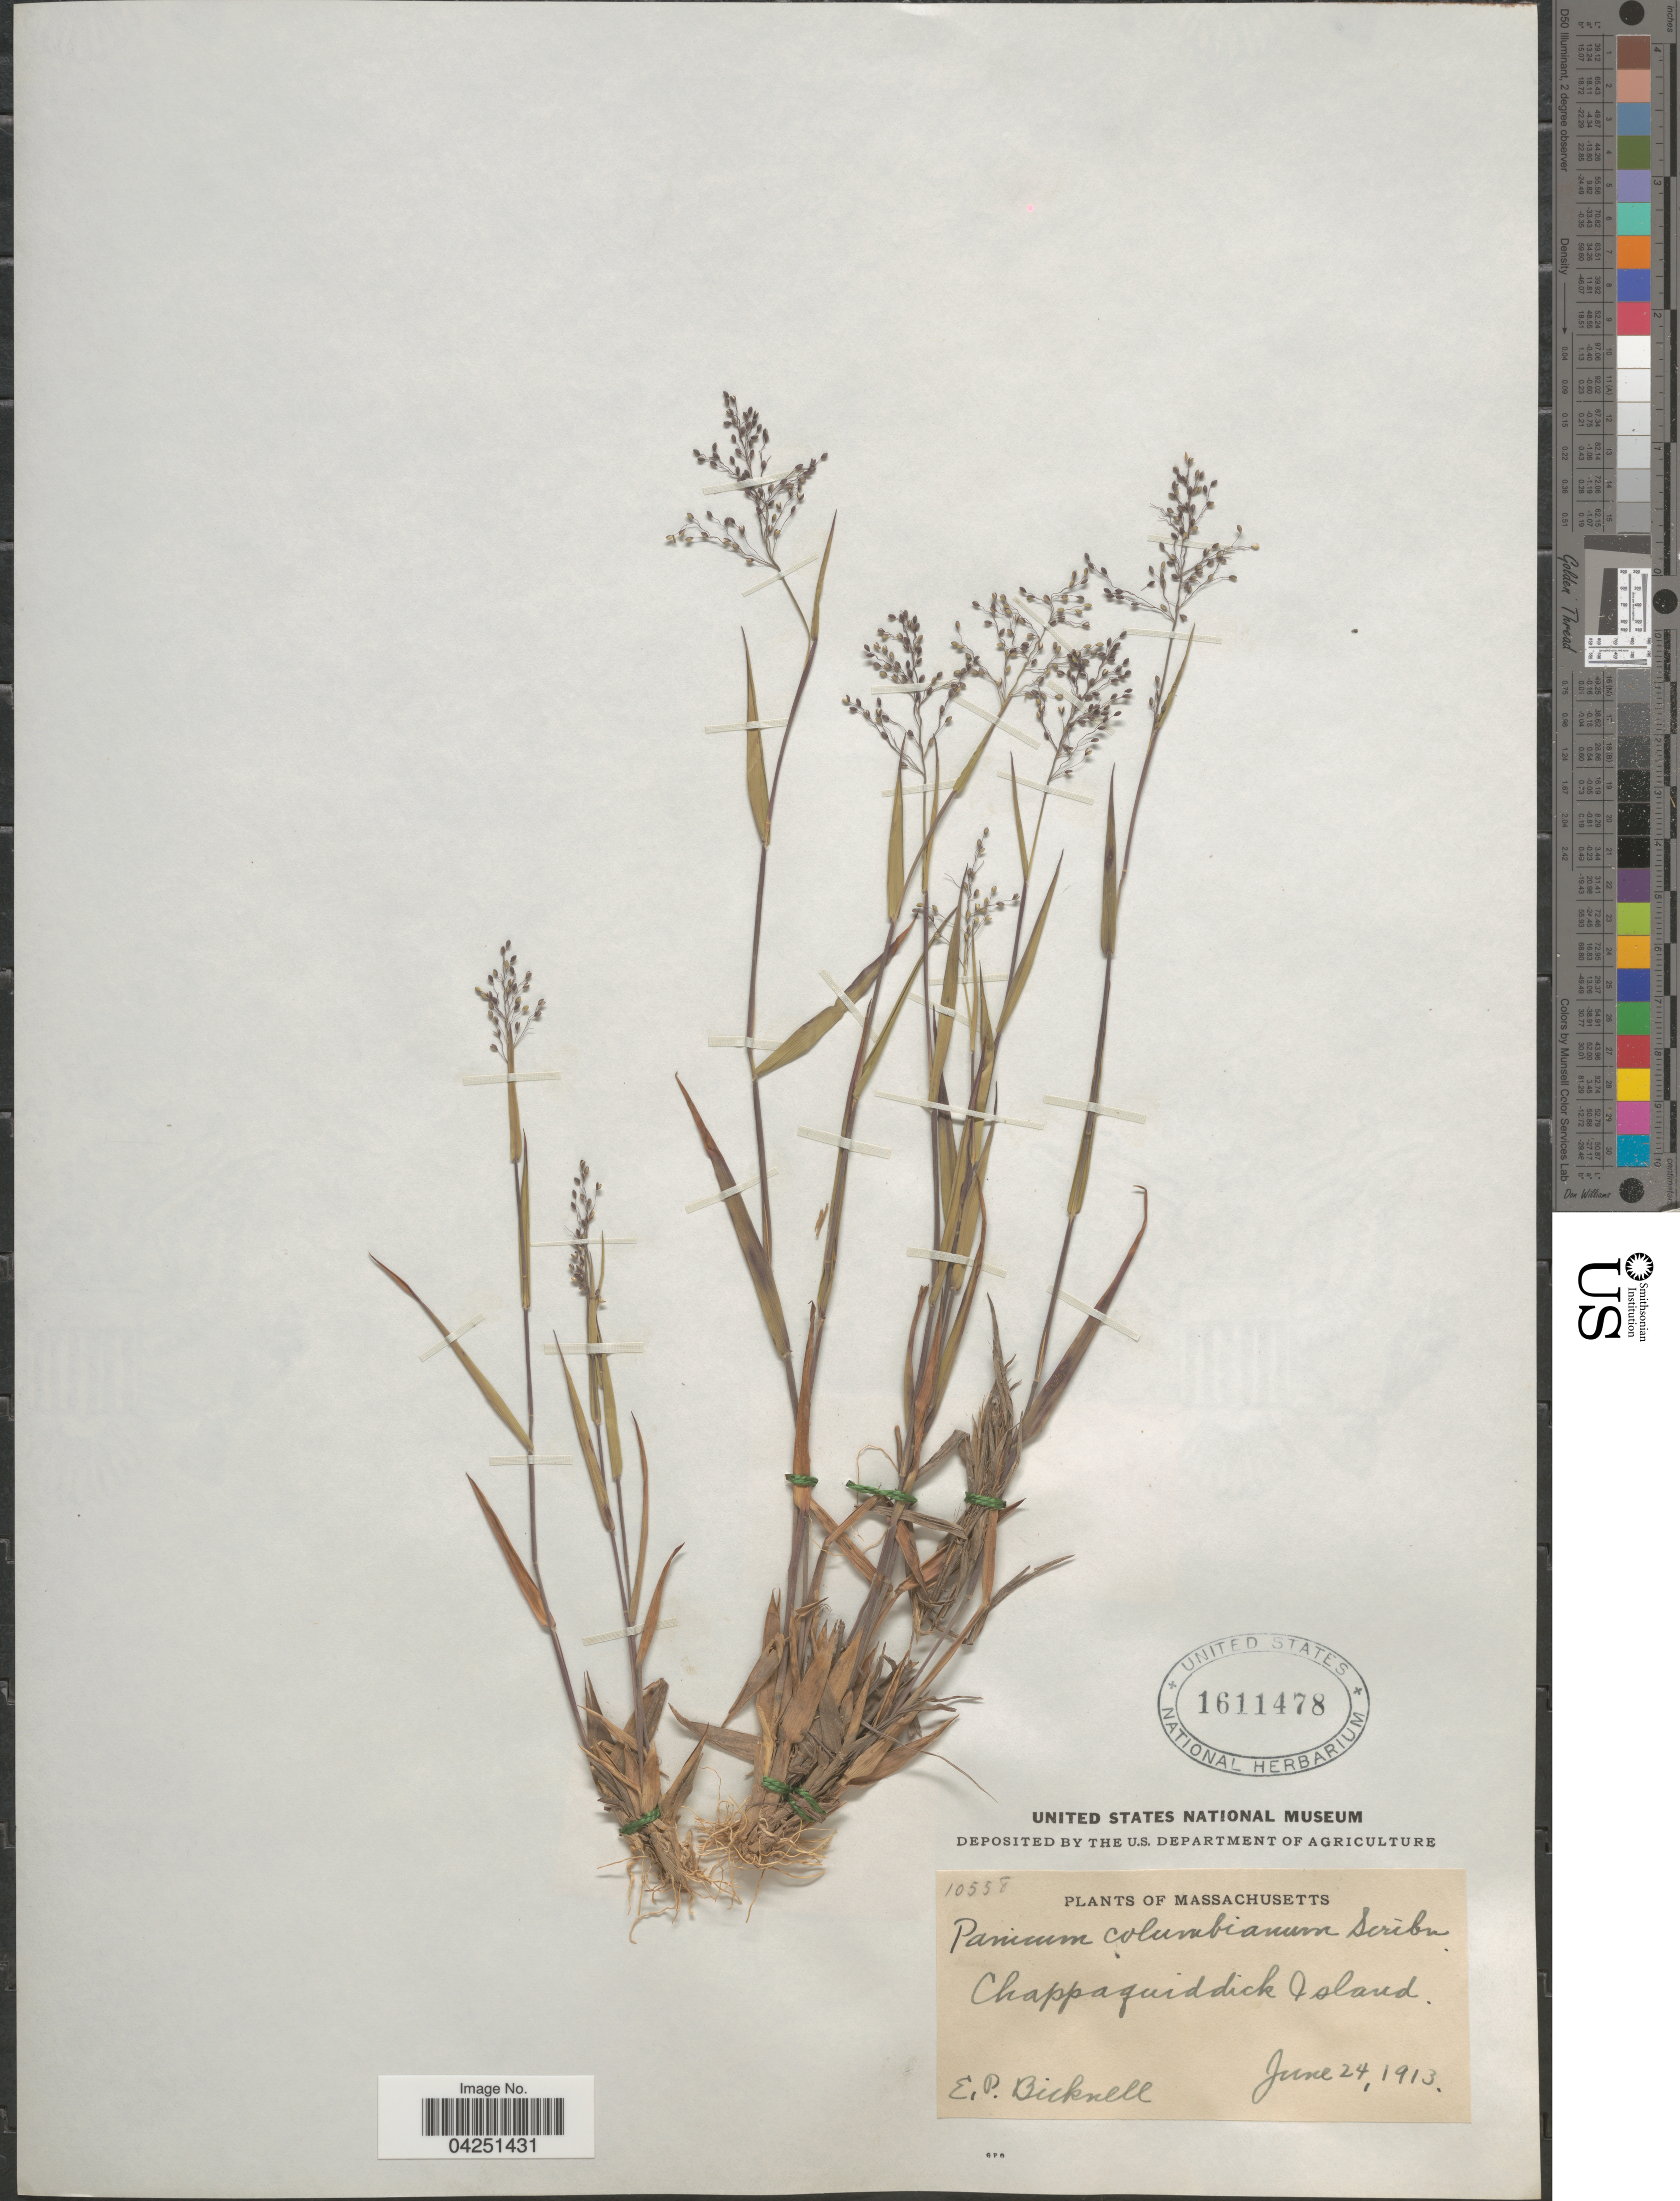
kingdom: Plantae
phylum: Tracheophyta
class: Liliopsida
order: Poales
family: Poaceae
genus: Dichanthelium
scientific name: Dichanthelium acuminatum var. acuminatum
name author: (Sw.) Gould & C.A. Clark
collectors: E. P. Bicknell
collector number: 10558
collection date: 1913-06-24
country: United States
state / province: Massachusetts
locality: Chappaguiddick Island.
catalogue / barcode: US 1611478